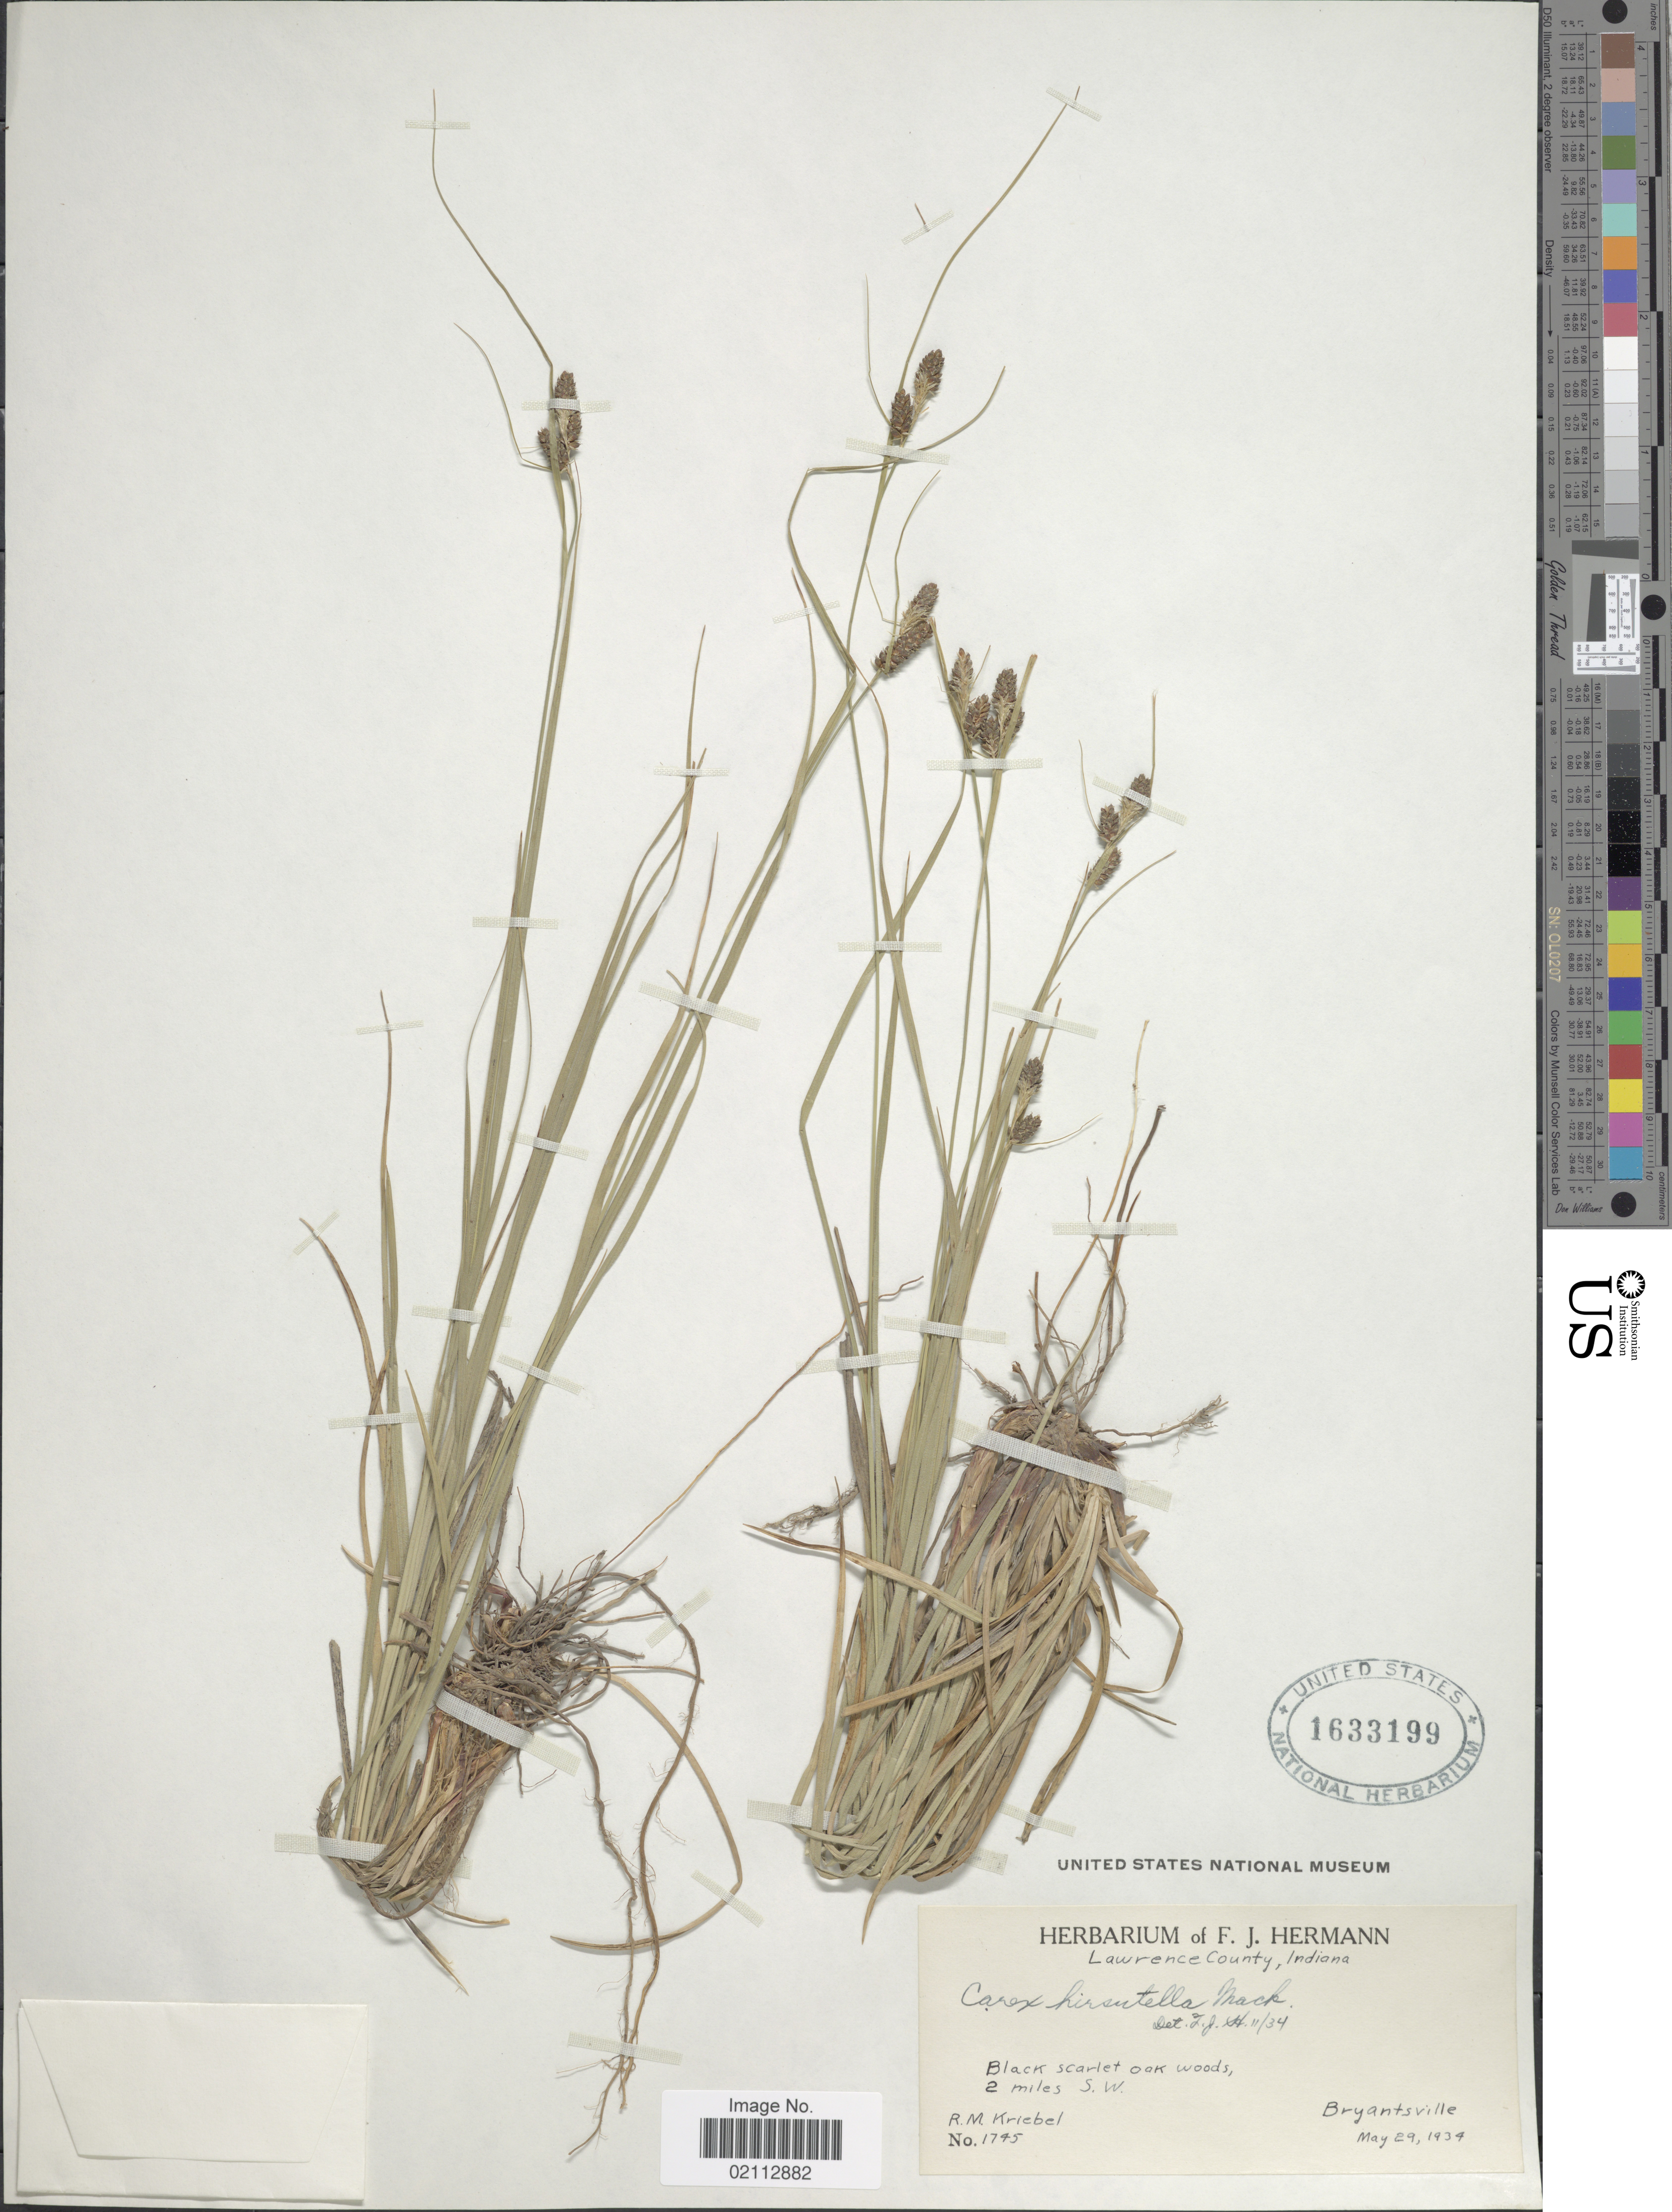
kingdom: Plantae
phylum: Tracheophyta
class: Liliopsida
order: Poales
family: Cyperaceae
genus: Carex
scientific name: Carex hirsutella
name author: Mack.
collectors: R. M. Kriebel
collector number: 1745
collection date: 1934-05-29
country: United States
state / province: Indiana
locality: Lawrence County. Black scarlet oak woods, 2 miles S.W. Bryantsville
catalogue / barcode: US 1633199